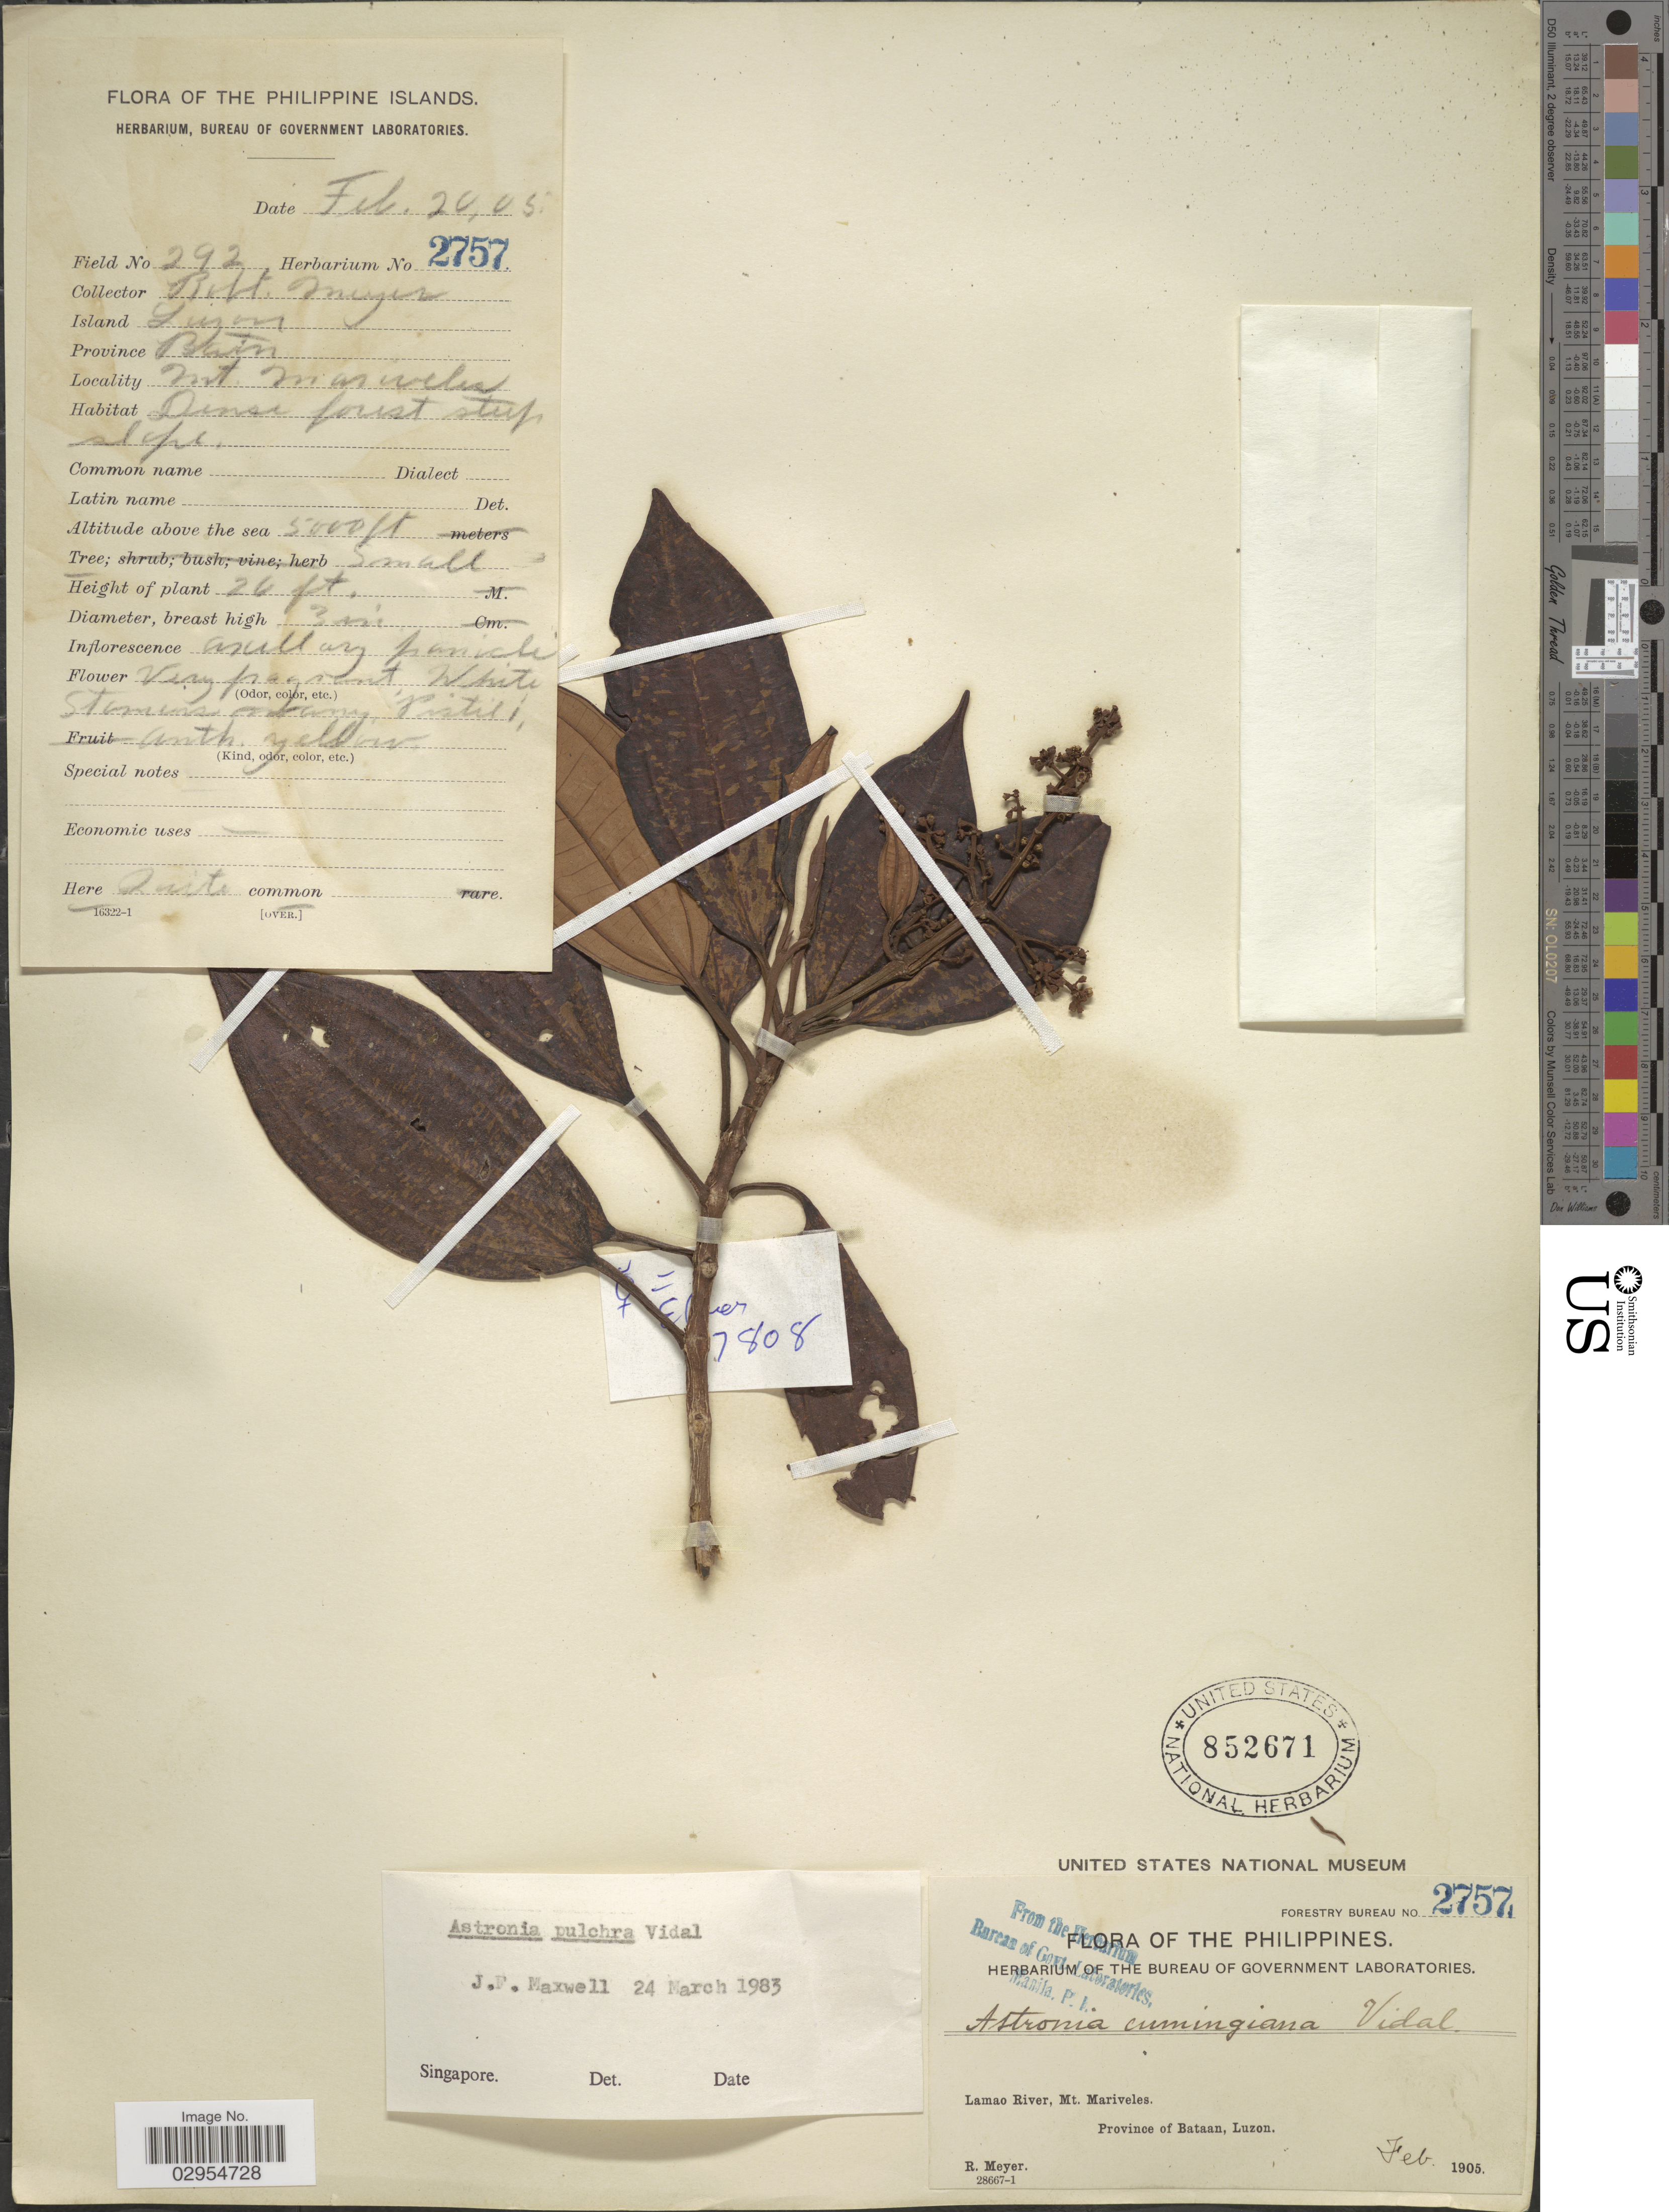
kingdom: Plantae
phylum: Tracheophyta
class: Magnoliopsida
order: Myrtales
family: Melastomataceae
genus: Astronia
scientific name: Astronia pulchra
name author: S. Vidal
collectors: R. Meyer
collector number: Forestry Bureau 2757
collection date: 1905-02-20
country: Philippines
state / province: Central Luzon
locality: Lamao River, Mt. Mariveles, Province of Bataan, Luzon.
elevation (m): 1524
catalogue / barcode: US 852671